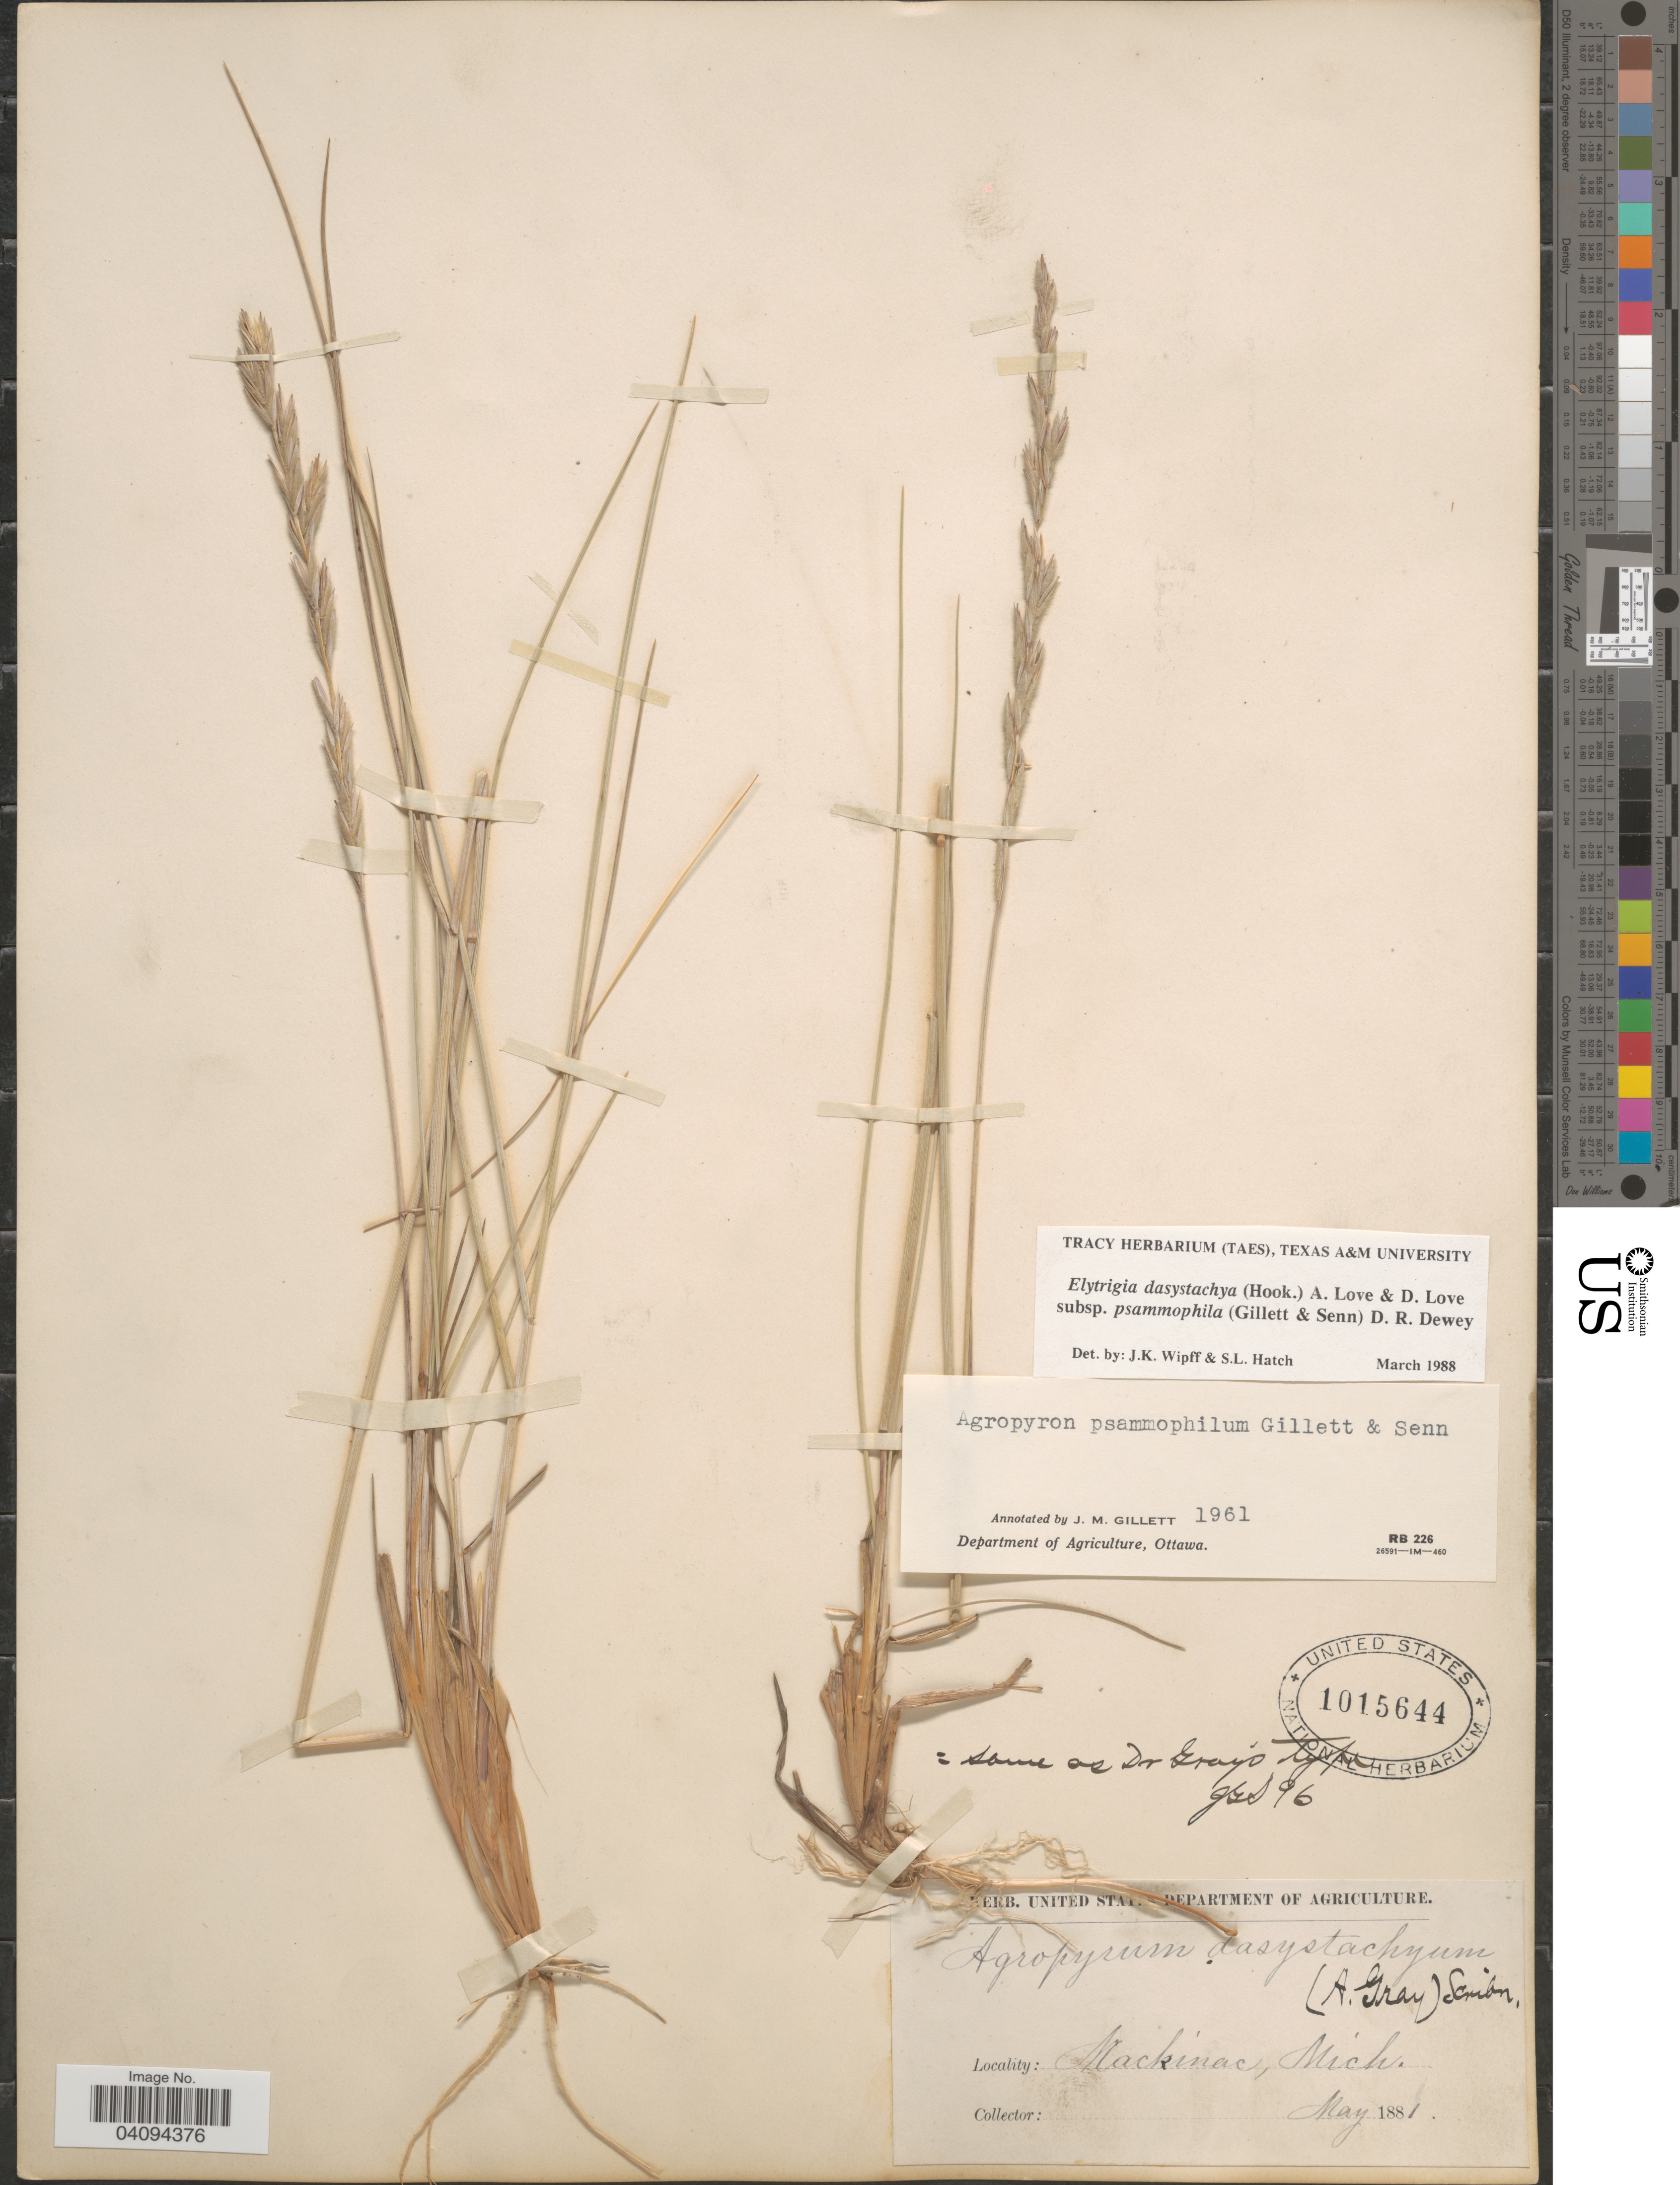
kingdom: Plantae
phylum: Tracheophyta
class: Liliopsida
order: Poales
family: Poaceae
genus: Elymus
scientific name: Elymus lanceolatus subsp. psammophilus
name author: (J.M. Gillett & H. Senn) Á. Löve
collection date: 1881-05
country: United States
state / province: Michigan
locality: Mackinac.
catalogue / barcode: US 1015644